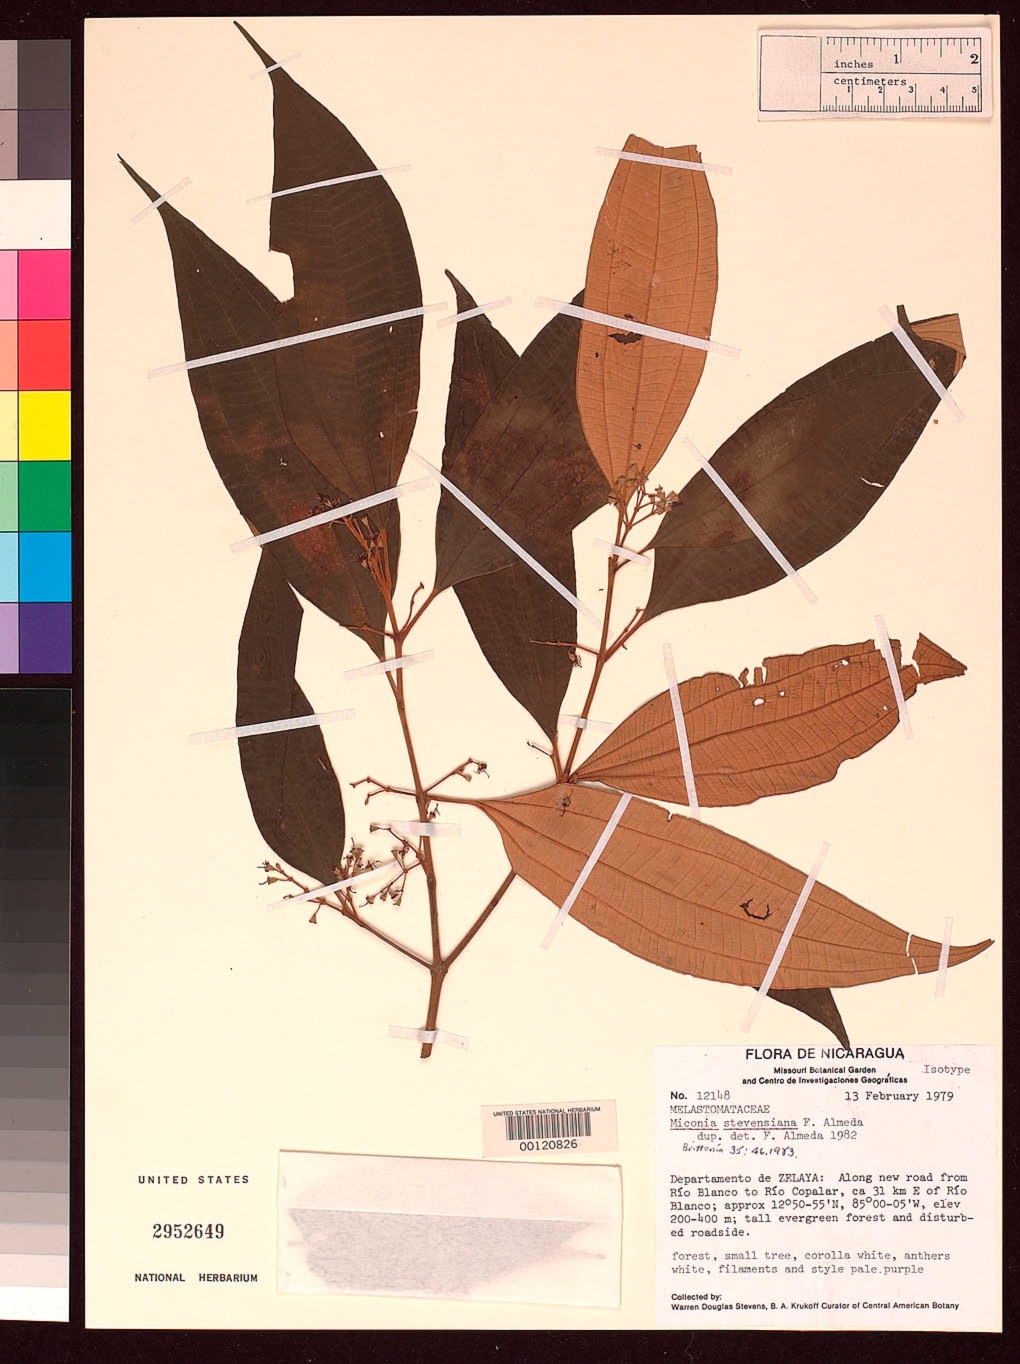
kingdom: Plantae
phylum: Tracheophyta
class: Magnoliopsida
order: Myrtales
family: Melastomataceae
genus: Miconia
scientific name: Miconia stevensiana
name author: Almeda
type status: Isotype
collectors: W. D. Stevens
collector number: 12148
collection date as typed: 13 Feb 1979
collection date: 1979-02-13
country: Nicaragua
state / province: Atlántico Sur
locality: Rd. from Rio Blanco to Rio Copalar, E of Rio Blanco.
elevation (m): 200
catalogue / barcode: US 2952649